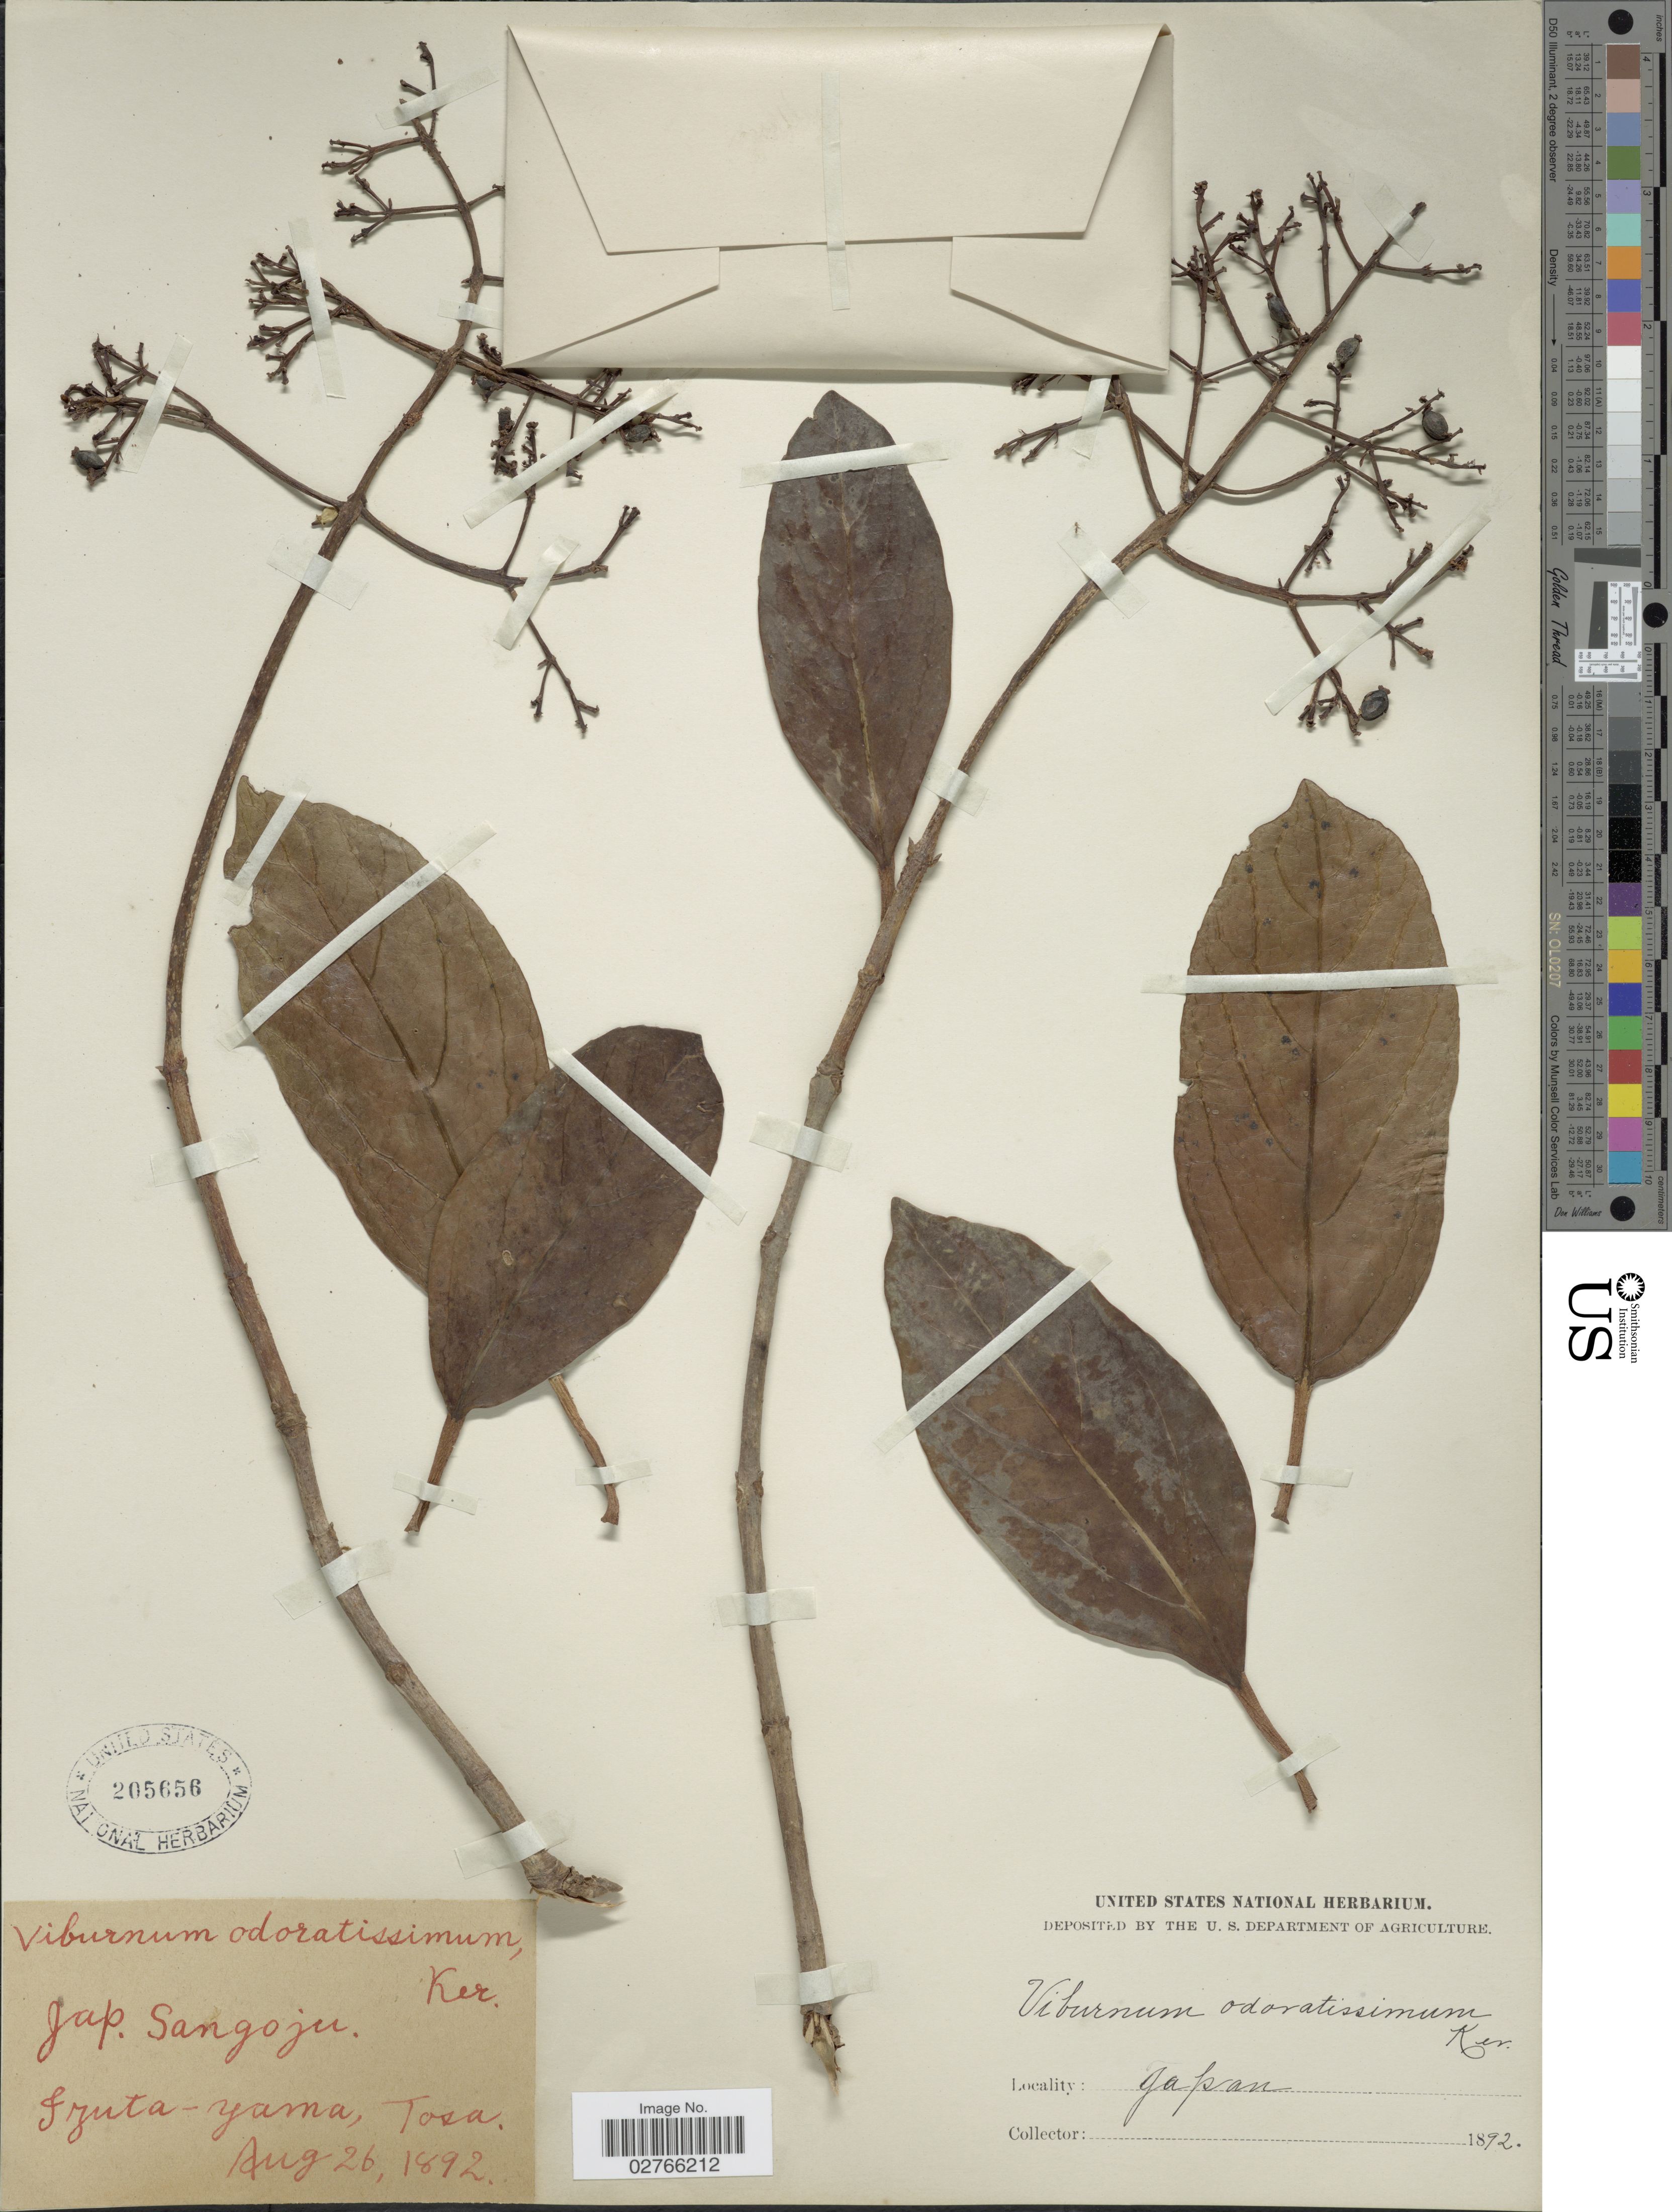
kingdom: Plantae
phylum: Tracheophyta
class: Magnoliopsida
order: Dipsacales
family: Viburnaceae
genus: Viburnum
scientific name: Viburnum odoratissimum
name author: Ker Gawl.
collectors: ex herb. United States National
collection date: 1892-08-26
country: Japan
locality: Szuta -yana, Tosa.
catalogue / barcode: US 205656